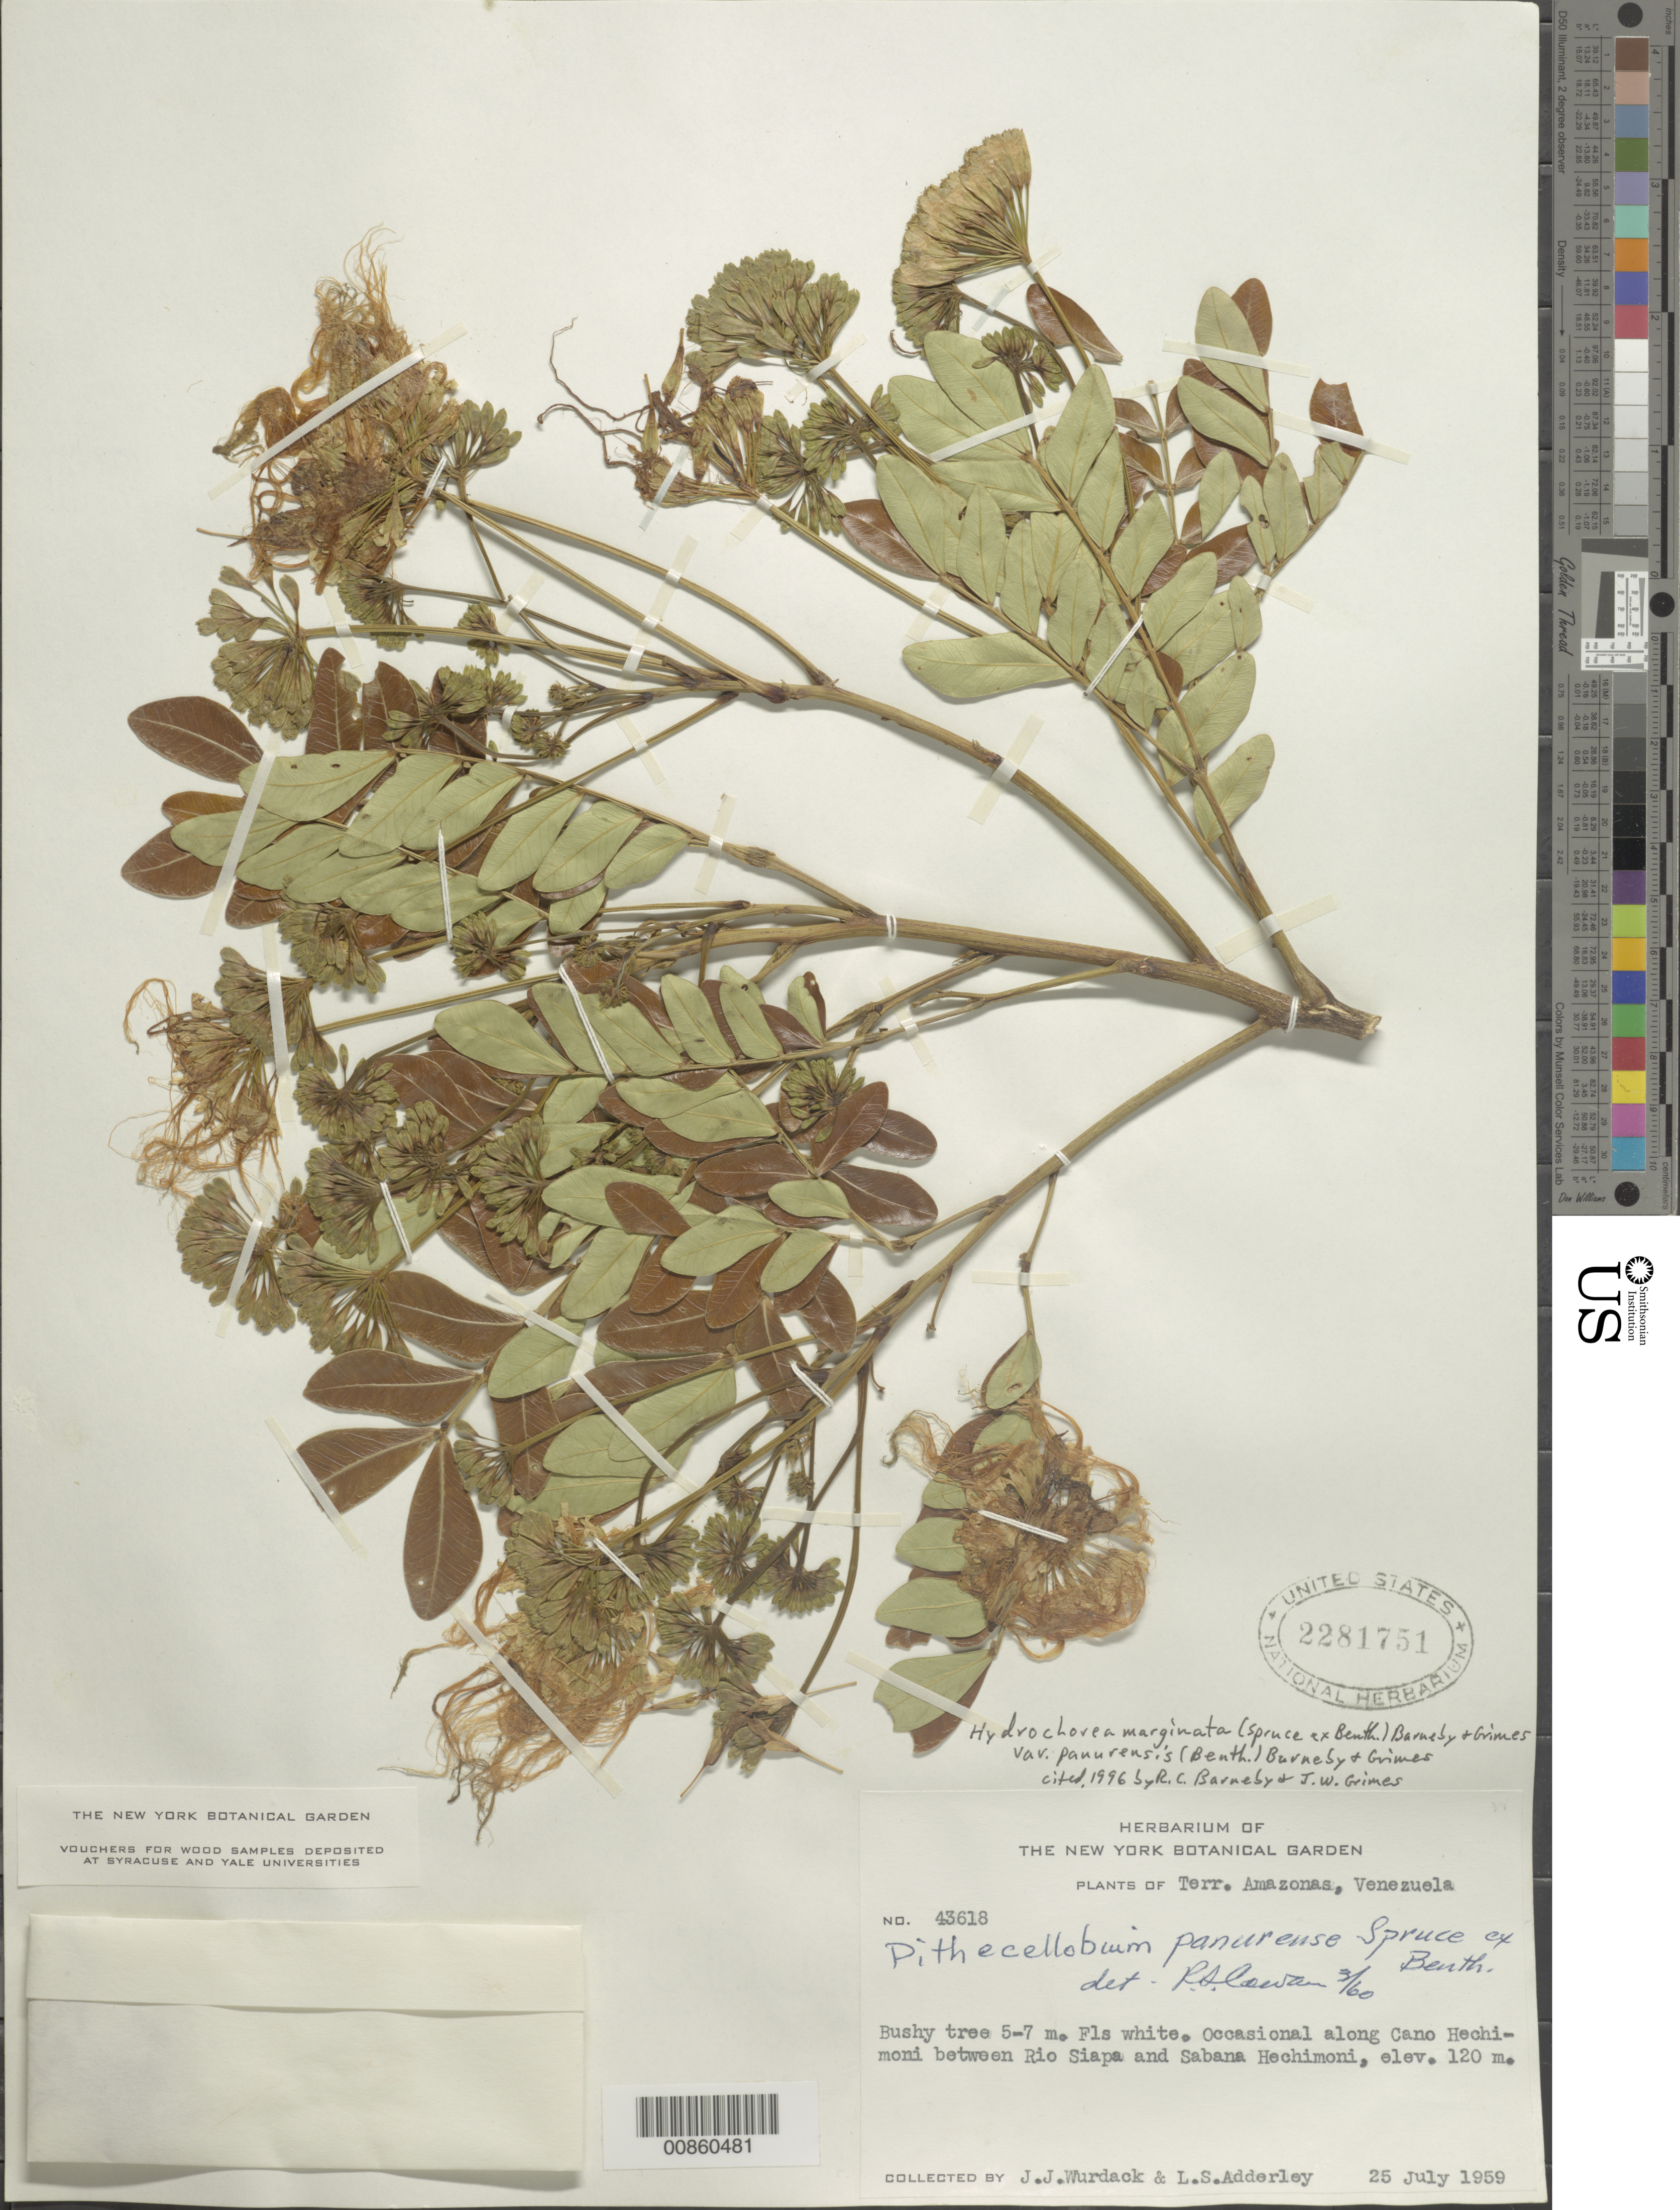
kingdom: Plantae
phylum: Tracheophyta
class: Magnoliopsida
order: Fabales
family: Fabaceae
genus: Hydrochorea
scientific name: Hydrochorea panurensis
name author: (Spruce ex Benth.) M.V.B. Soares et al.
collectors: J. J. Wurdack & L. S. Adderley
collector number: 43618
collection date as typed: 25-Jul-59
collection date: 1959-07-25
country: Venezuela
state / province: Amazonas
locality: Cano Hechimoni, between Rio Siapa and Sabana Hechimoni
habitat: Along caño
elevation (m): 120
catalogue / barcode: US 2281751